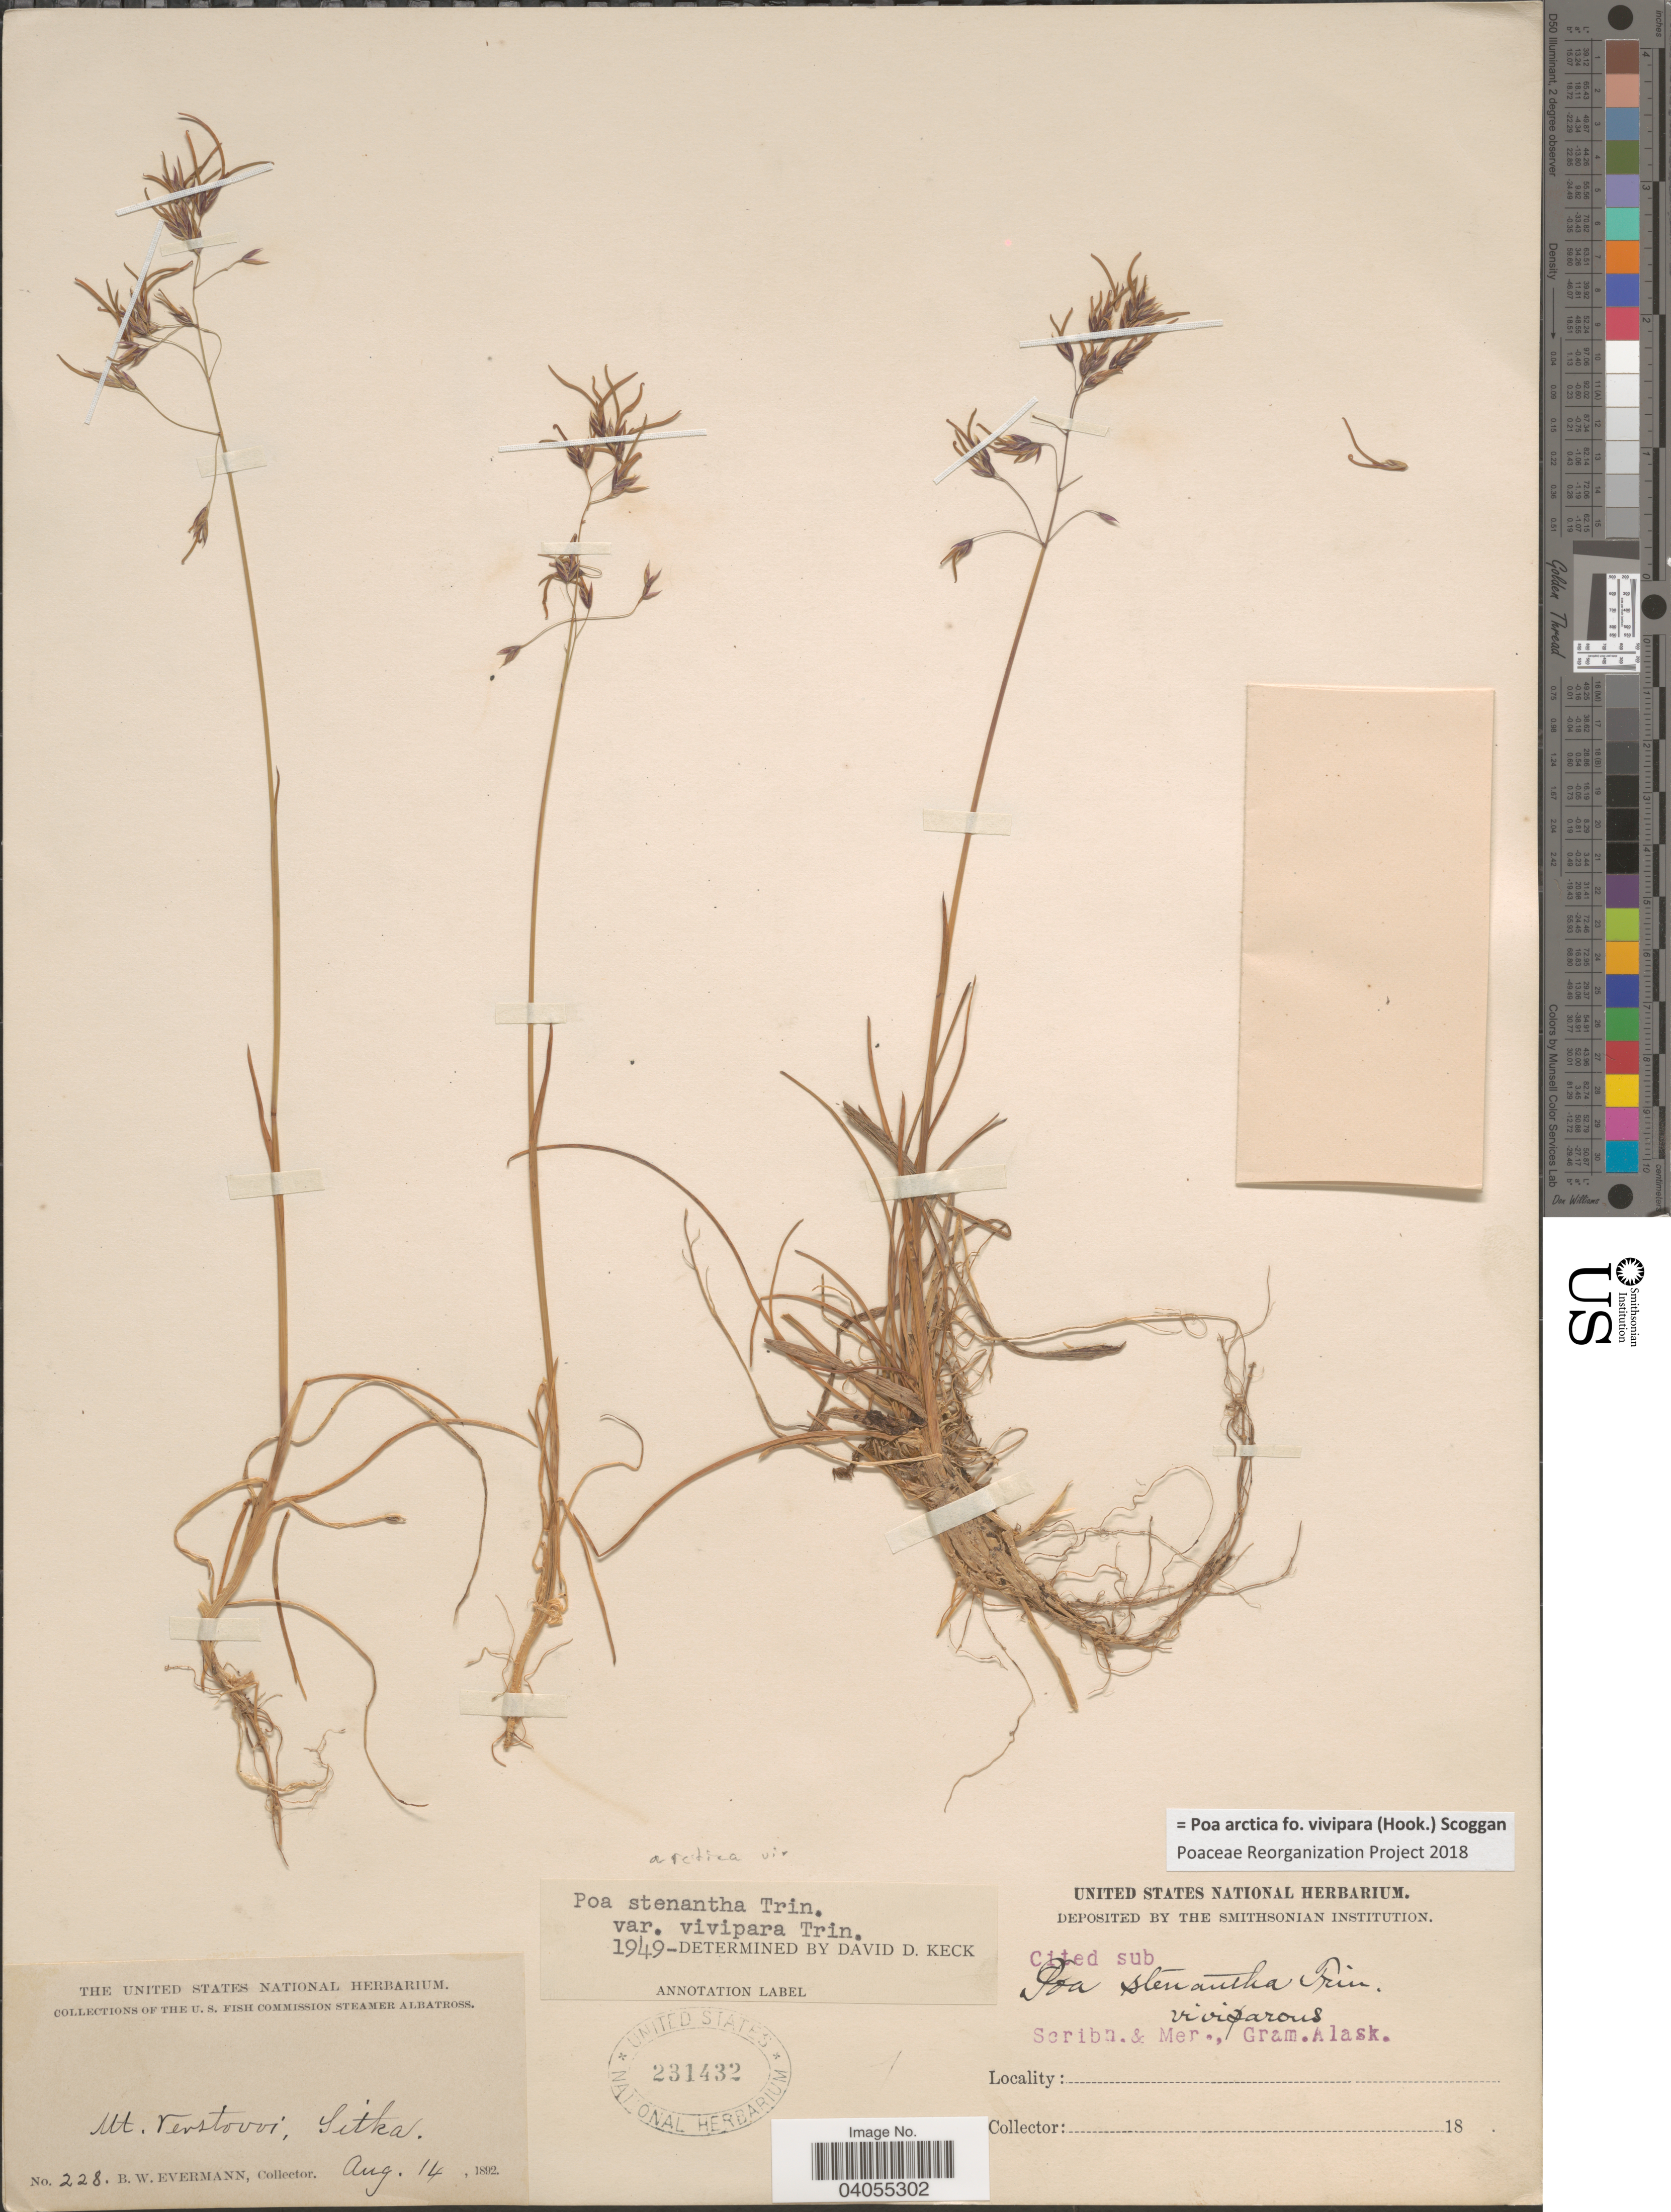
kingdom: Plantae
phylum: Tracheophyta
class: Liliopsida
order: Poales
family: Poaceae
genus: Poa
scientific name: Poa arctica f. vivipara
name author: (Hook.) Scoggan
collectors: B. W. Evermann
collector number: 228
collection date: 1892-08-14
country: United States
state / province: Alaska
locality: Mt. Verstovoi, Sitka.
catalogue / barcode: US 231432